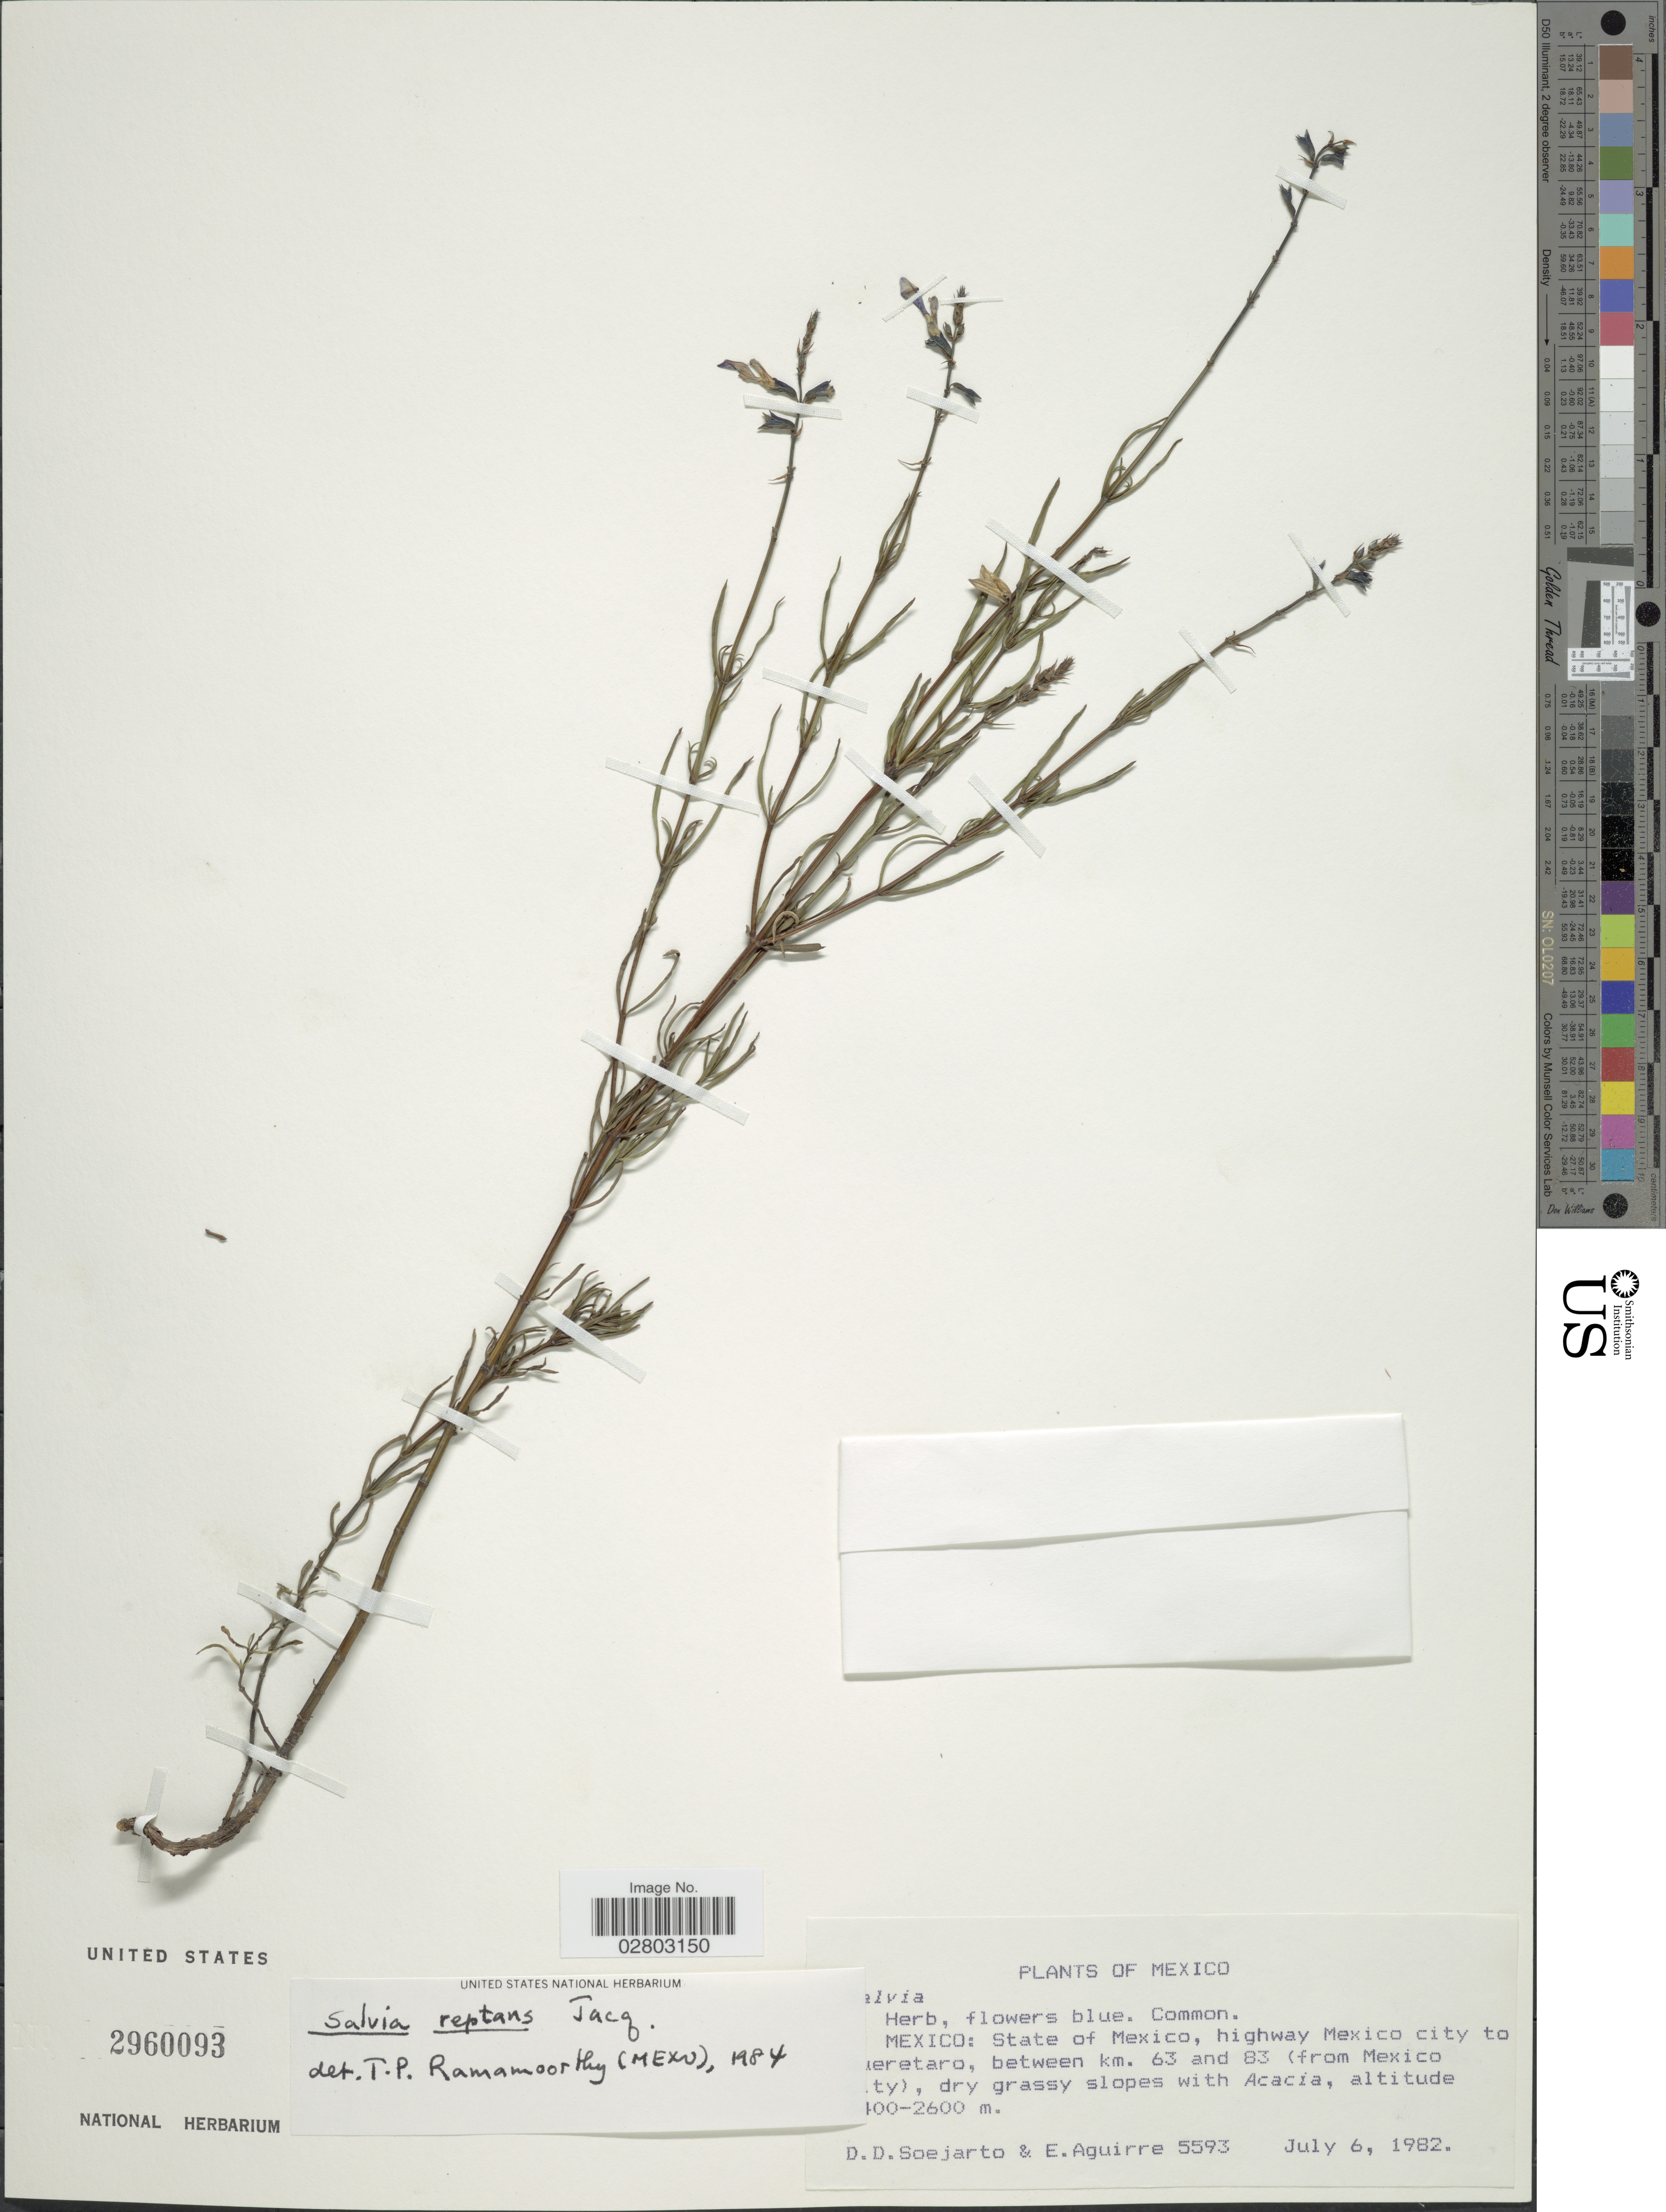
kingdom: Plantae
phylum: Tracheophyta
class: Magnoliopsida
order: Lamiales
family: Lamiaceae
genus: Salvia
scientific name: Salvia reptans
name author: Jacq.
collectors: E. Aguirre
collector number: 5593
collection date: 1982-07-06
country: Mexico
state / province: México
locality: Highway Mexico city to Queretaro, between Km. 63 and 83 (from Mexico City).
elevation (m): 400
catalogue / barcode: US 2960093